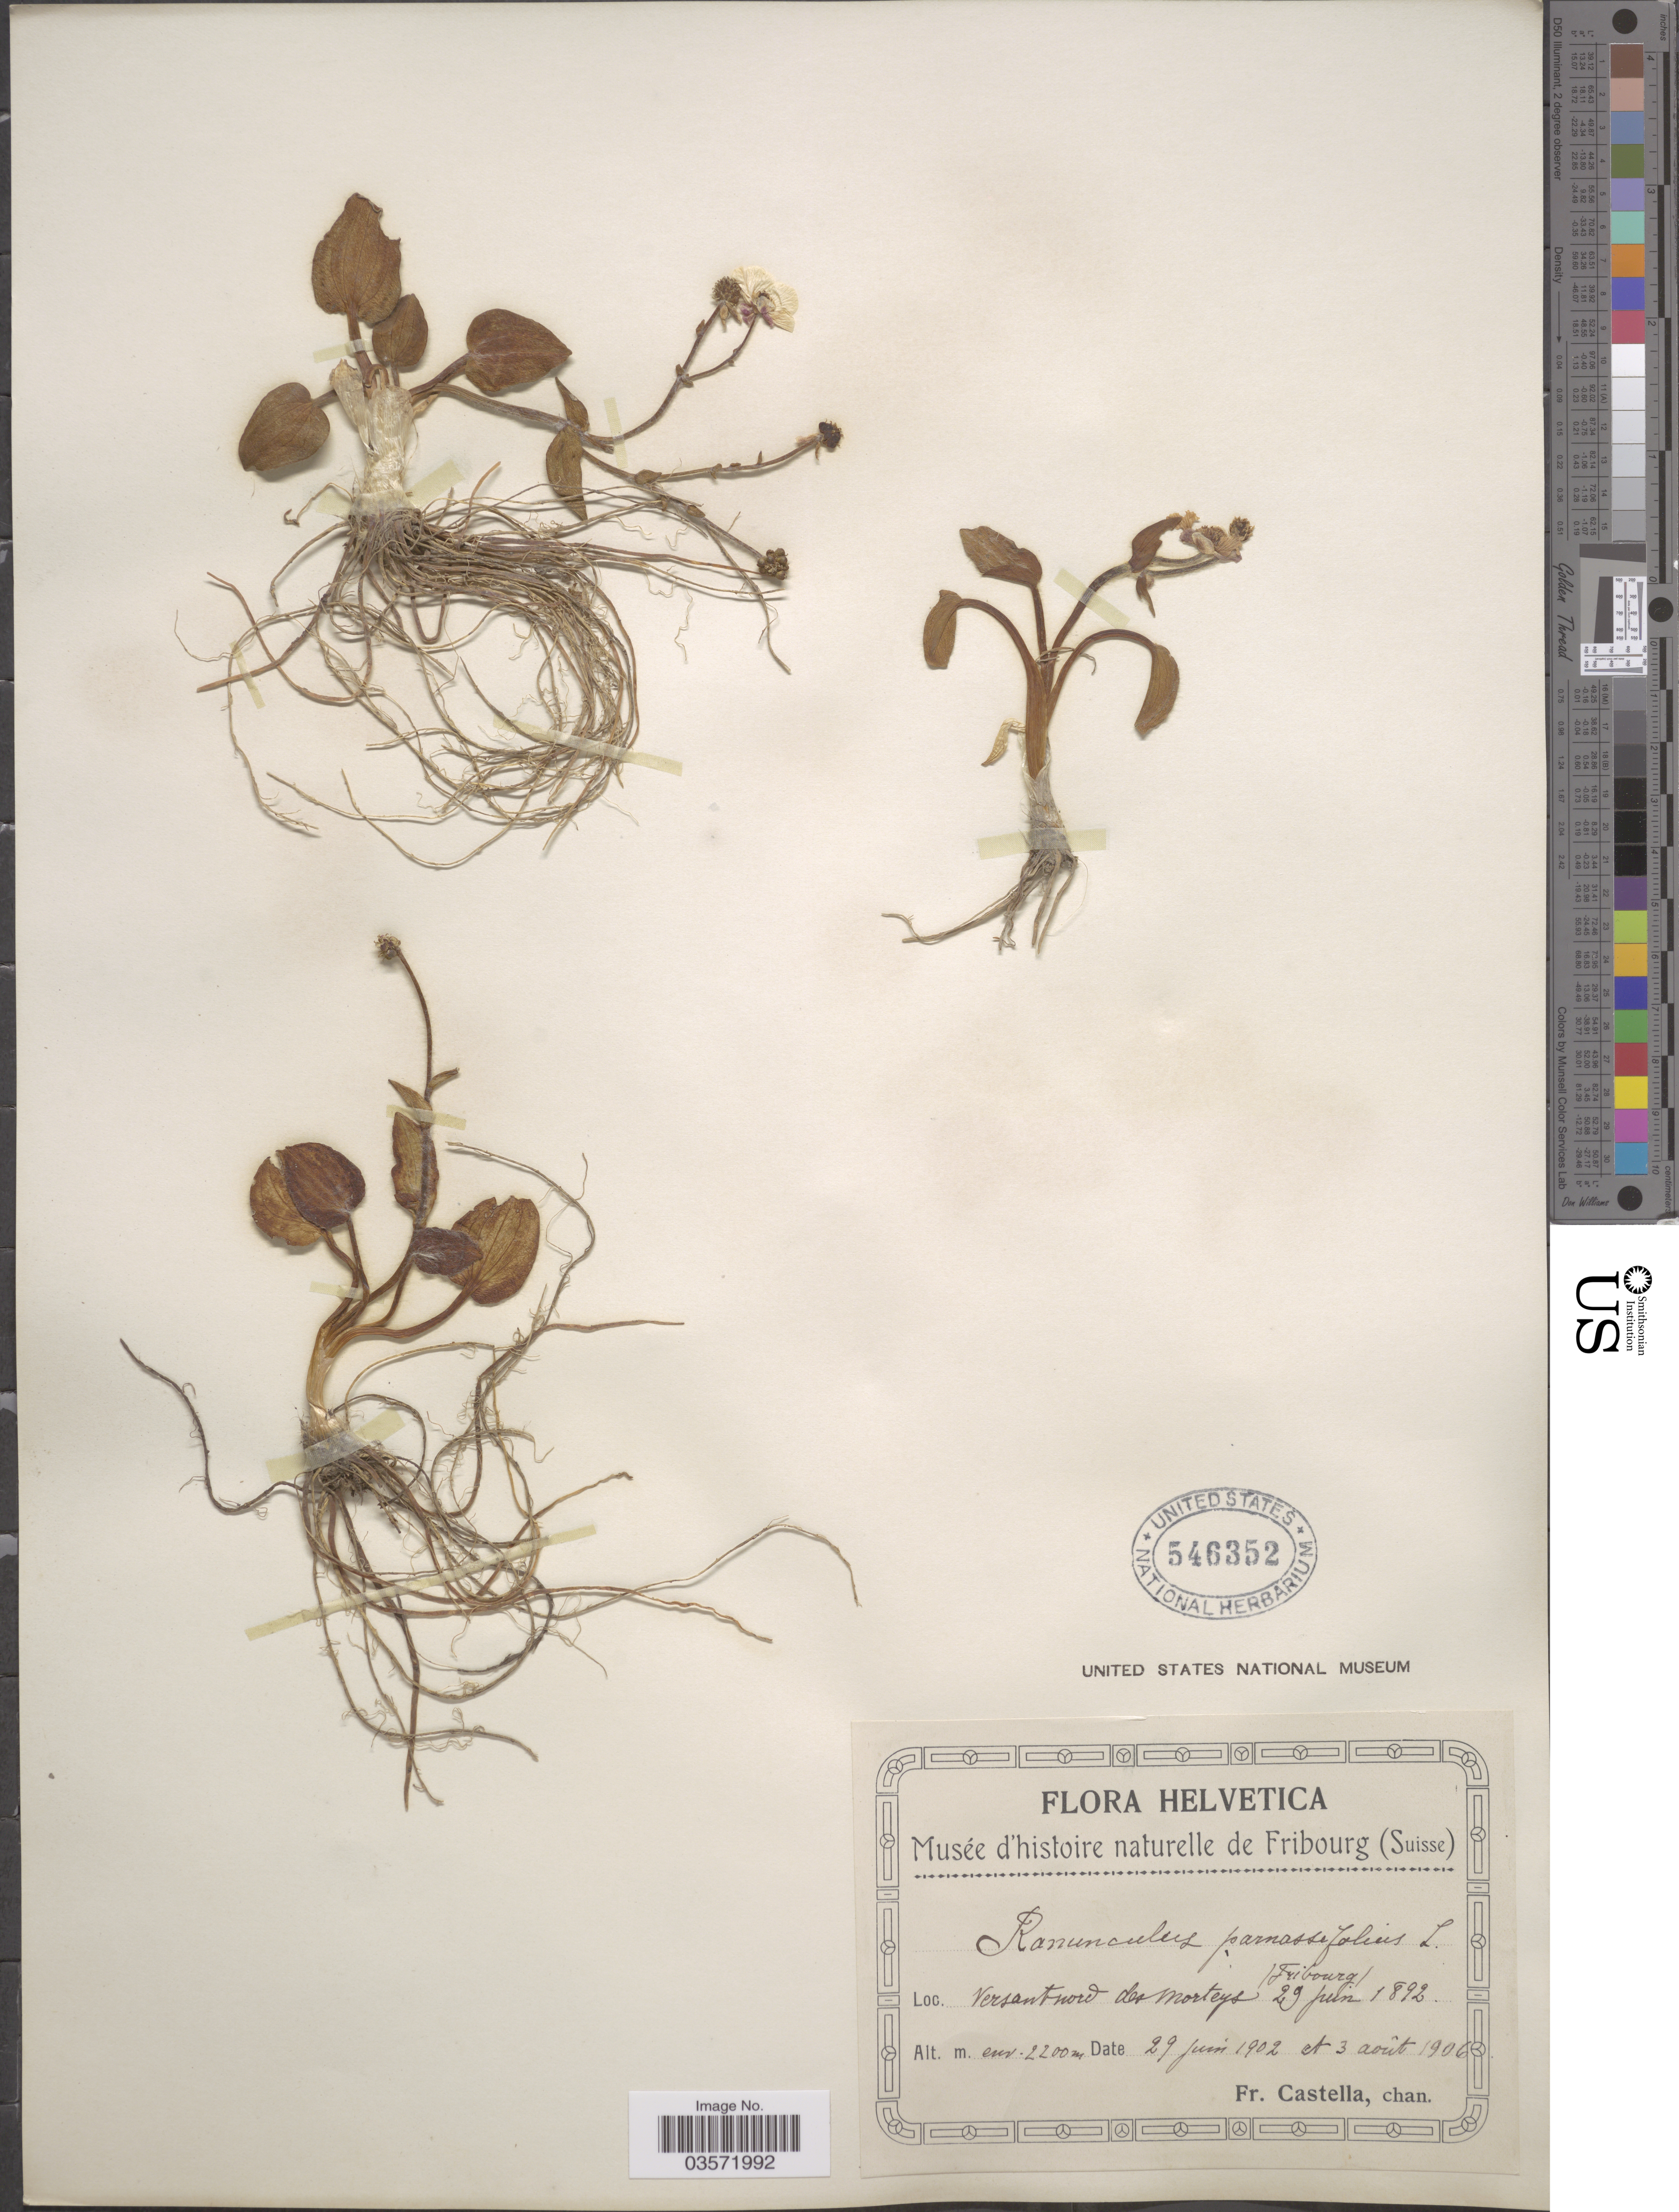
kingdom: Plantae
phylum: Tracheophyta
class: Magnoliopsida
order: Ranunculales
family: Ranunculaceae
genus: Ranunculus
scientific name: Ranunculus parnassifolius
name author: L.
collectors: Fr. Castella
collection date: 1902-06-29/1906-08-03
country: Switzerland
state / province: Fribourg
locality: Helvetica. Versant nord des Morteys.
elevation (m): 2200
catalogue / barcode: US 546352